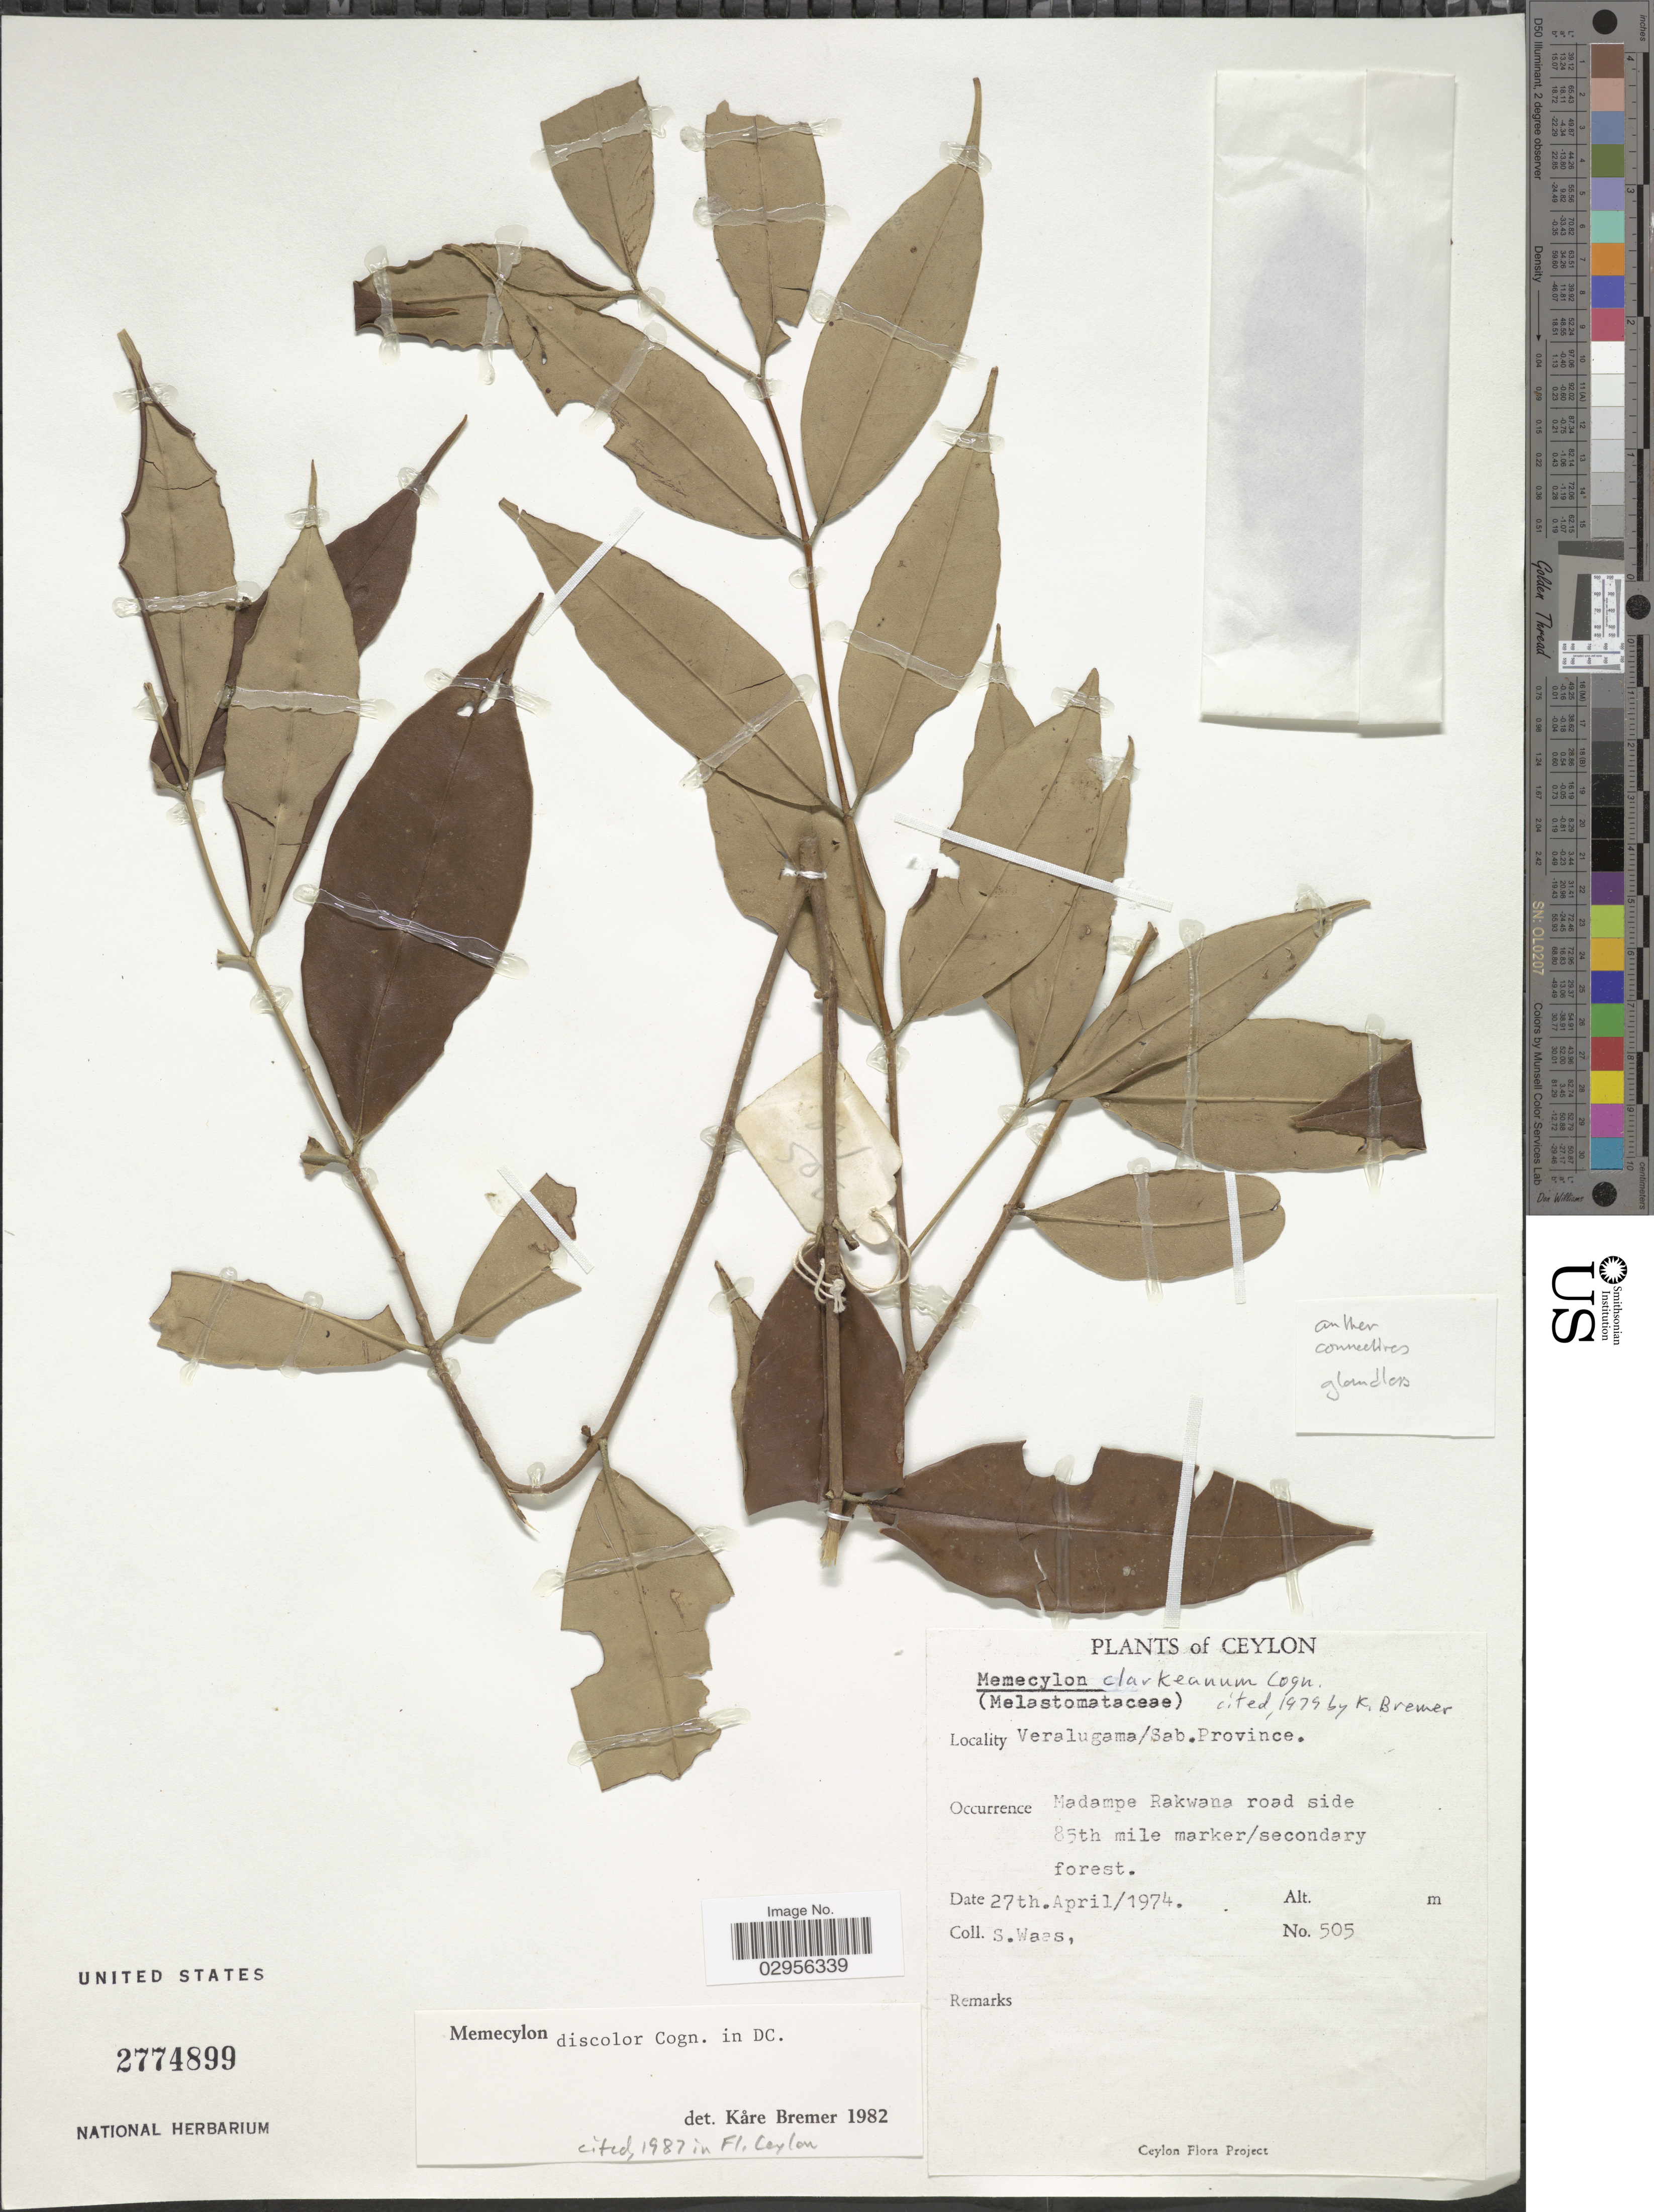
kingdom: Plantae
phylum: Tracheophyta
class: Magnoliopsida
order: Myrtales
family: Melastomataceae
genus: Memecylon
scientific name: Memecylon discolor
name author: Cogn.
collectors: S. Waas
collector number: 505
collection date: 1974-04-27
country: Sri Lanka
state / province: Sabaragamuwa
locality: Ceylon. Veralugama/ Sab. Province. Madampe Rakwana road side 85th mile marker.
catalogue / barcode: US 2774899